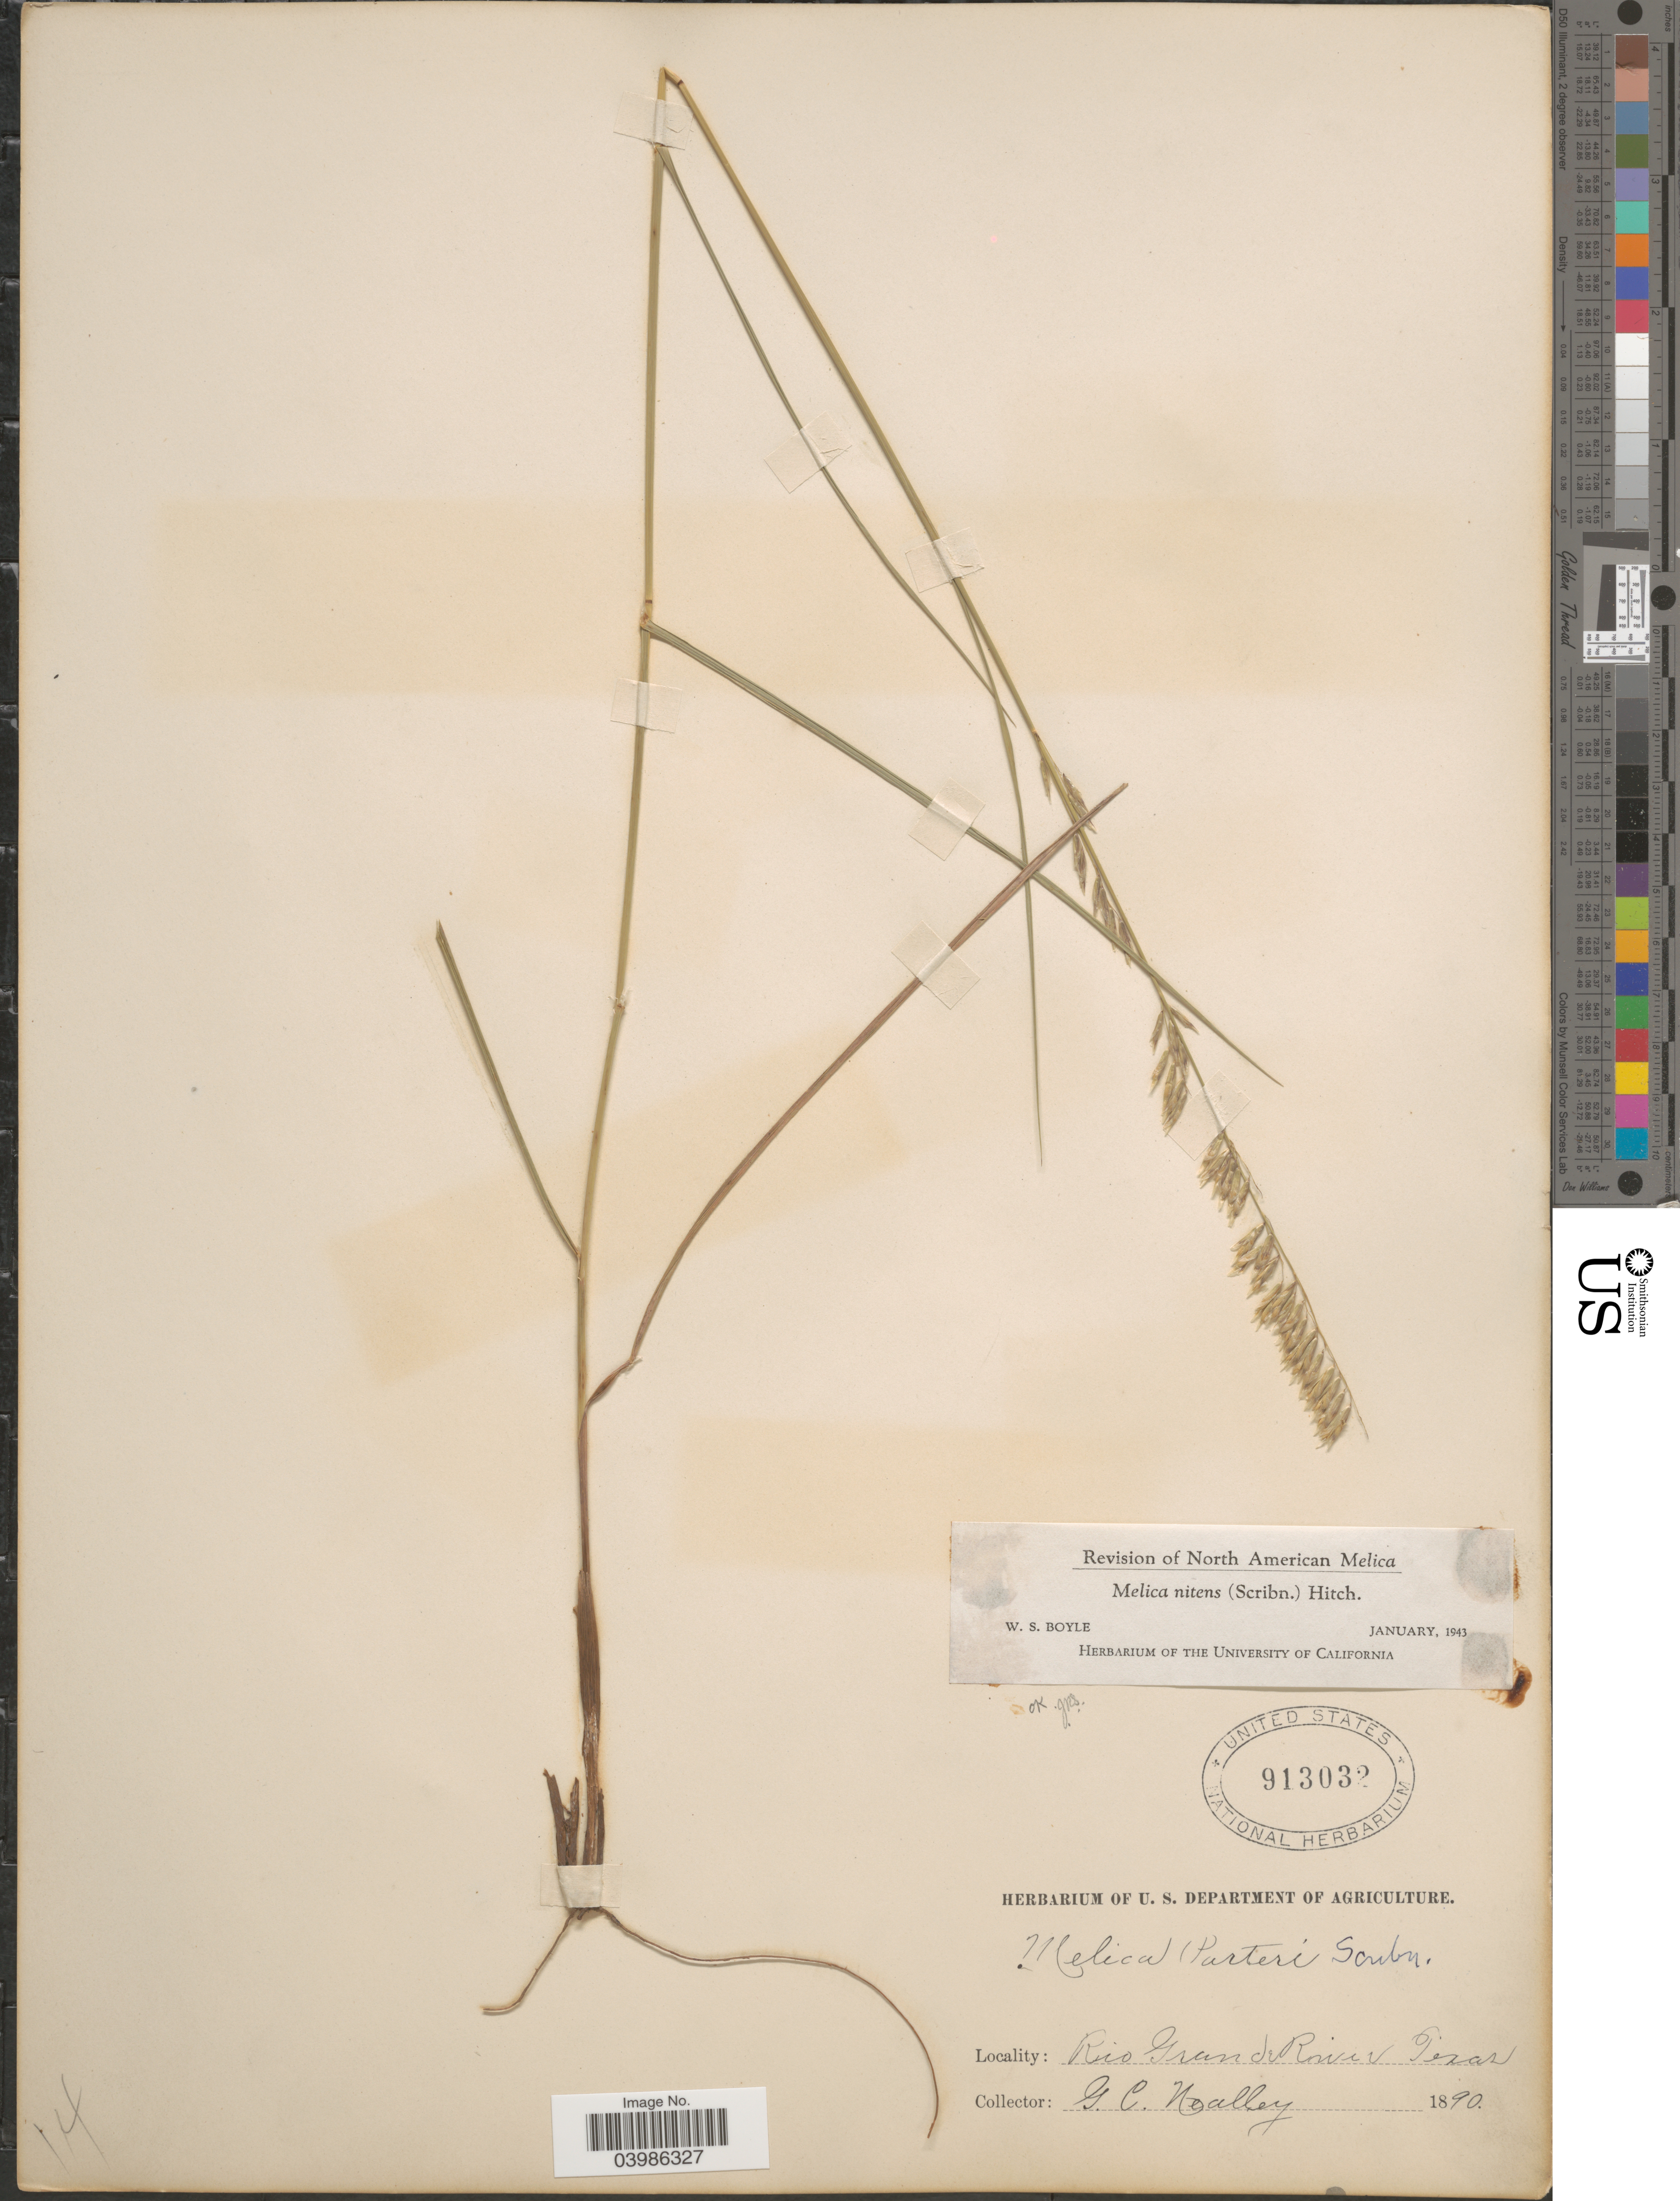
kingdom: Plantae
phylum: Tracheophyta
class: Liliopsida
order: Poales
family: Poaceae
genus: Melica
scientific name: Melica nitens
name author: (Scribn.) Nutt. ex Piper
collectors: G. C. Nealley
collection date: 1890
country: United States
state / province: Texas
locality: Rio Grande River.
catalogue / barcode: US 913032